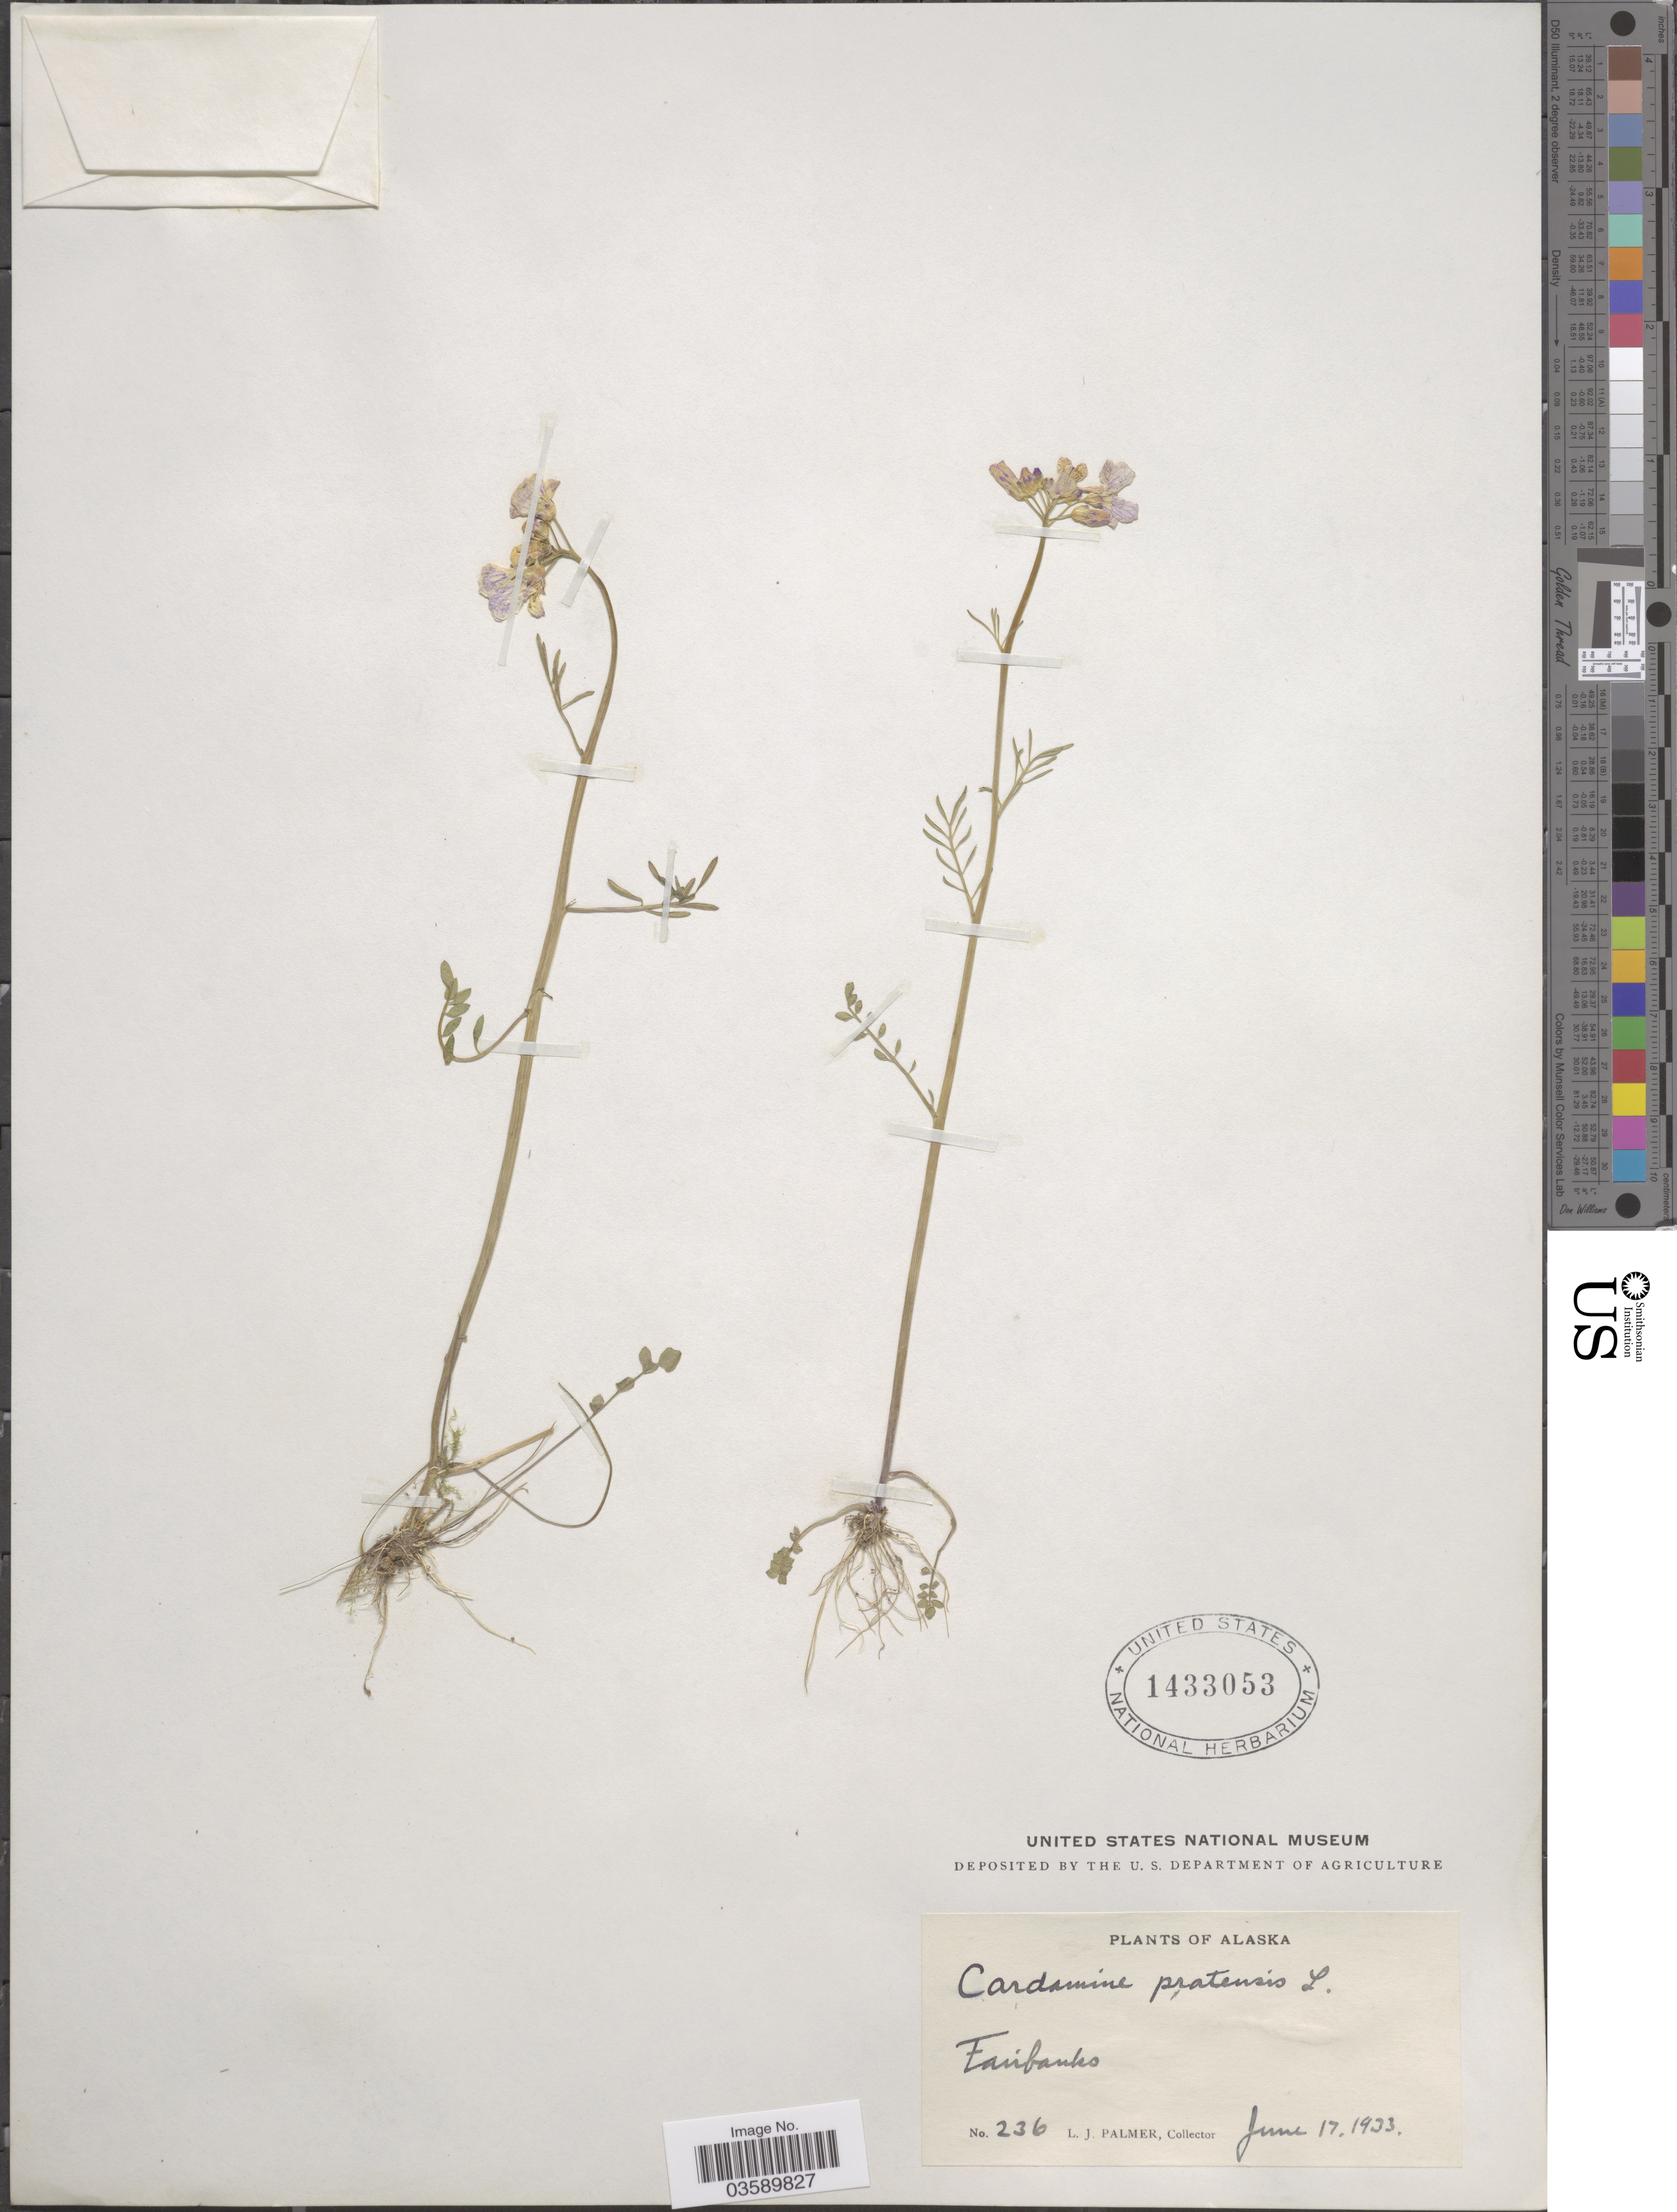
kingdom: Plantae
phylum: Tracheophyta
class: Magnoliopsida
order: Brassicales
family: Brassicaceae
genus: Cardamine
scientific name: Cardamine pratensis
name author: L.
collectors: L. J. Palmer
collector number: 236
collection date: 1933-06-17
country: United States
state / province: Alaska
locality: Fairbanks.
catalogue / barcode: US 1433053